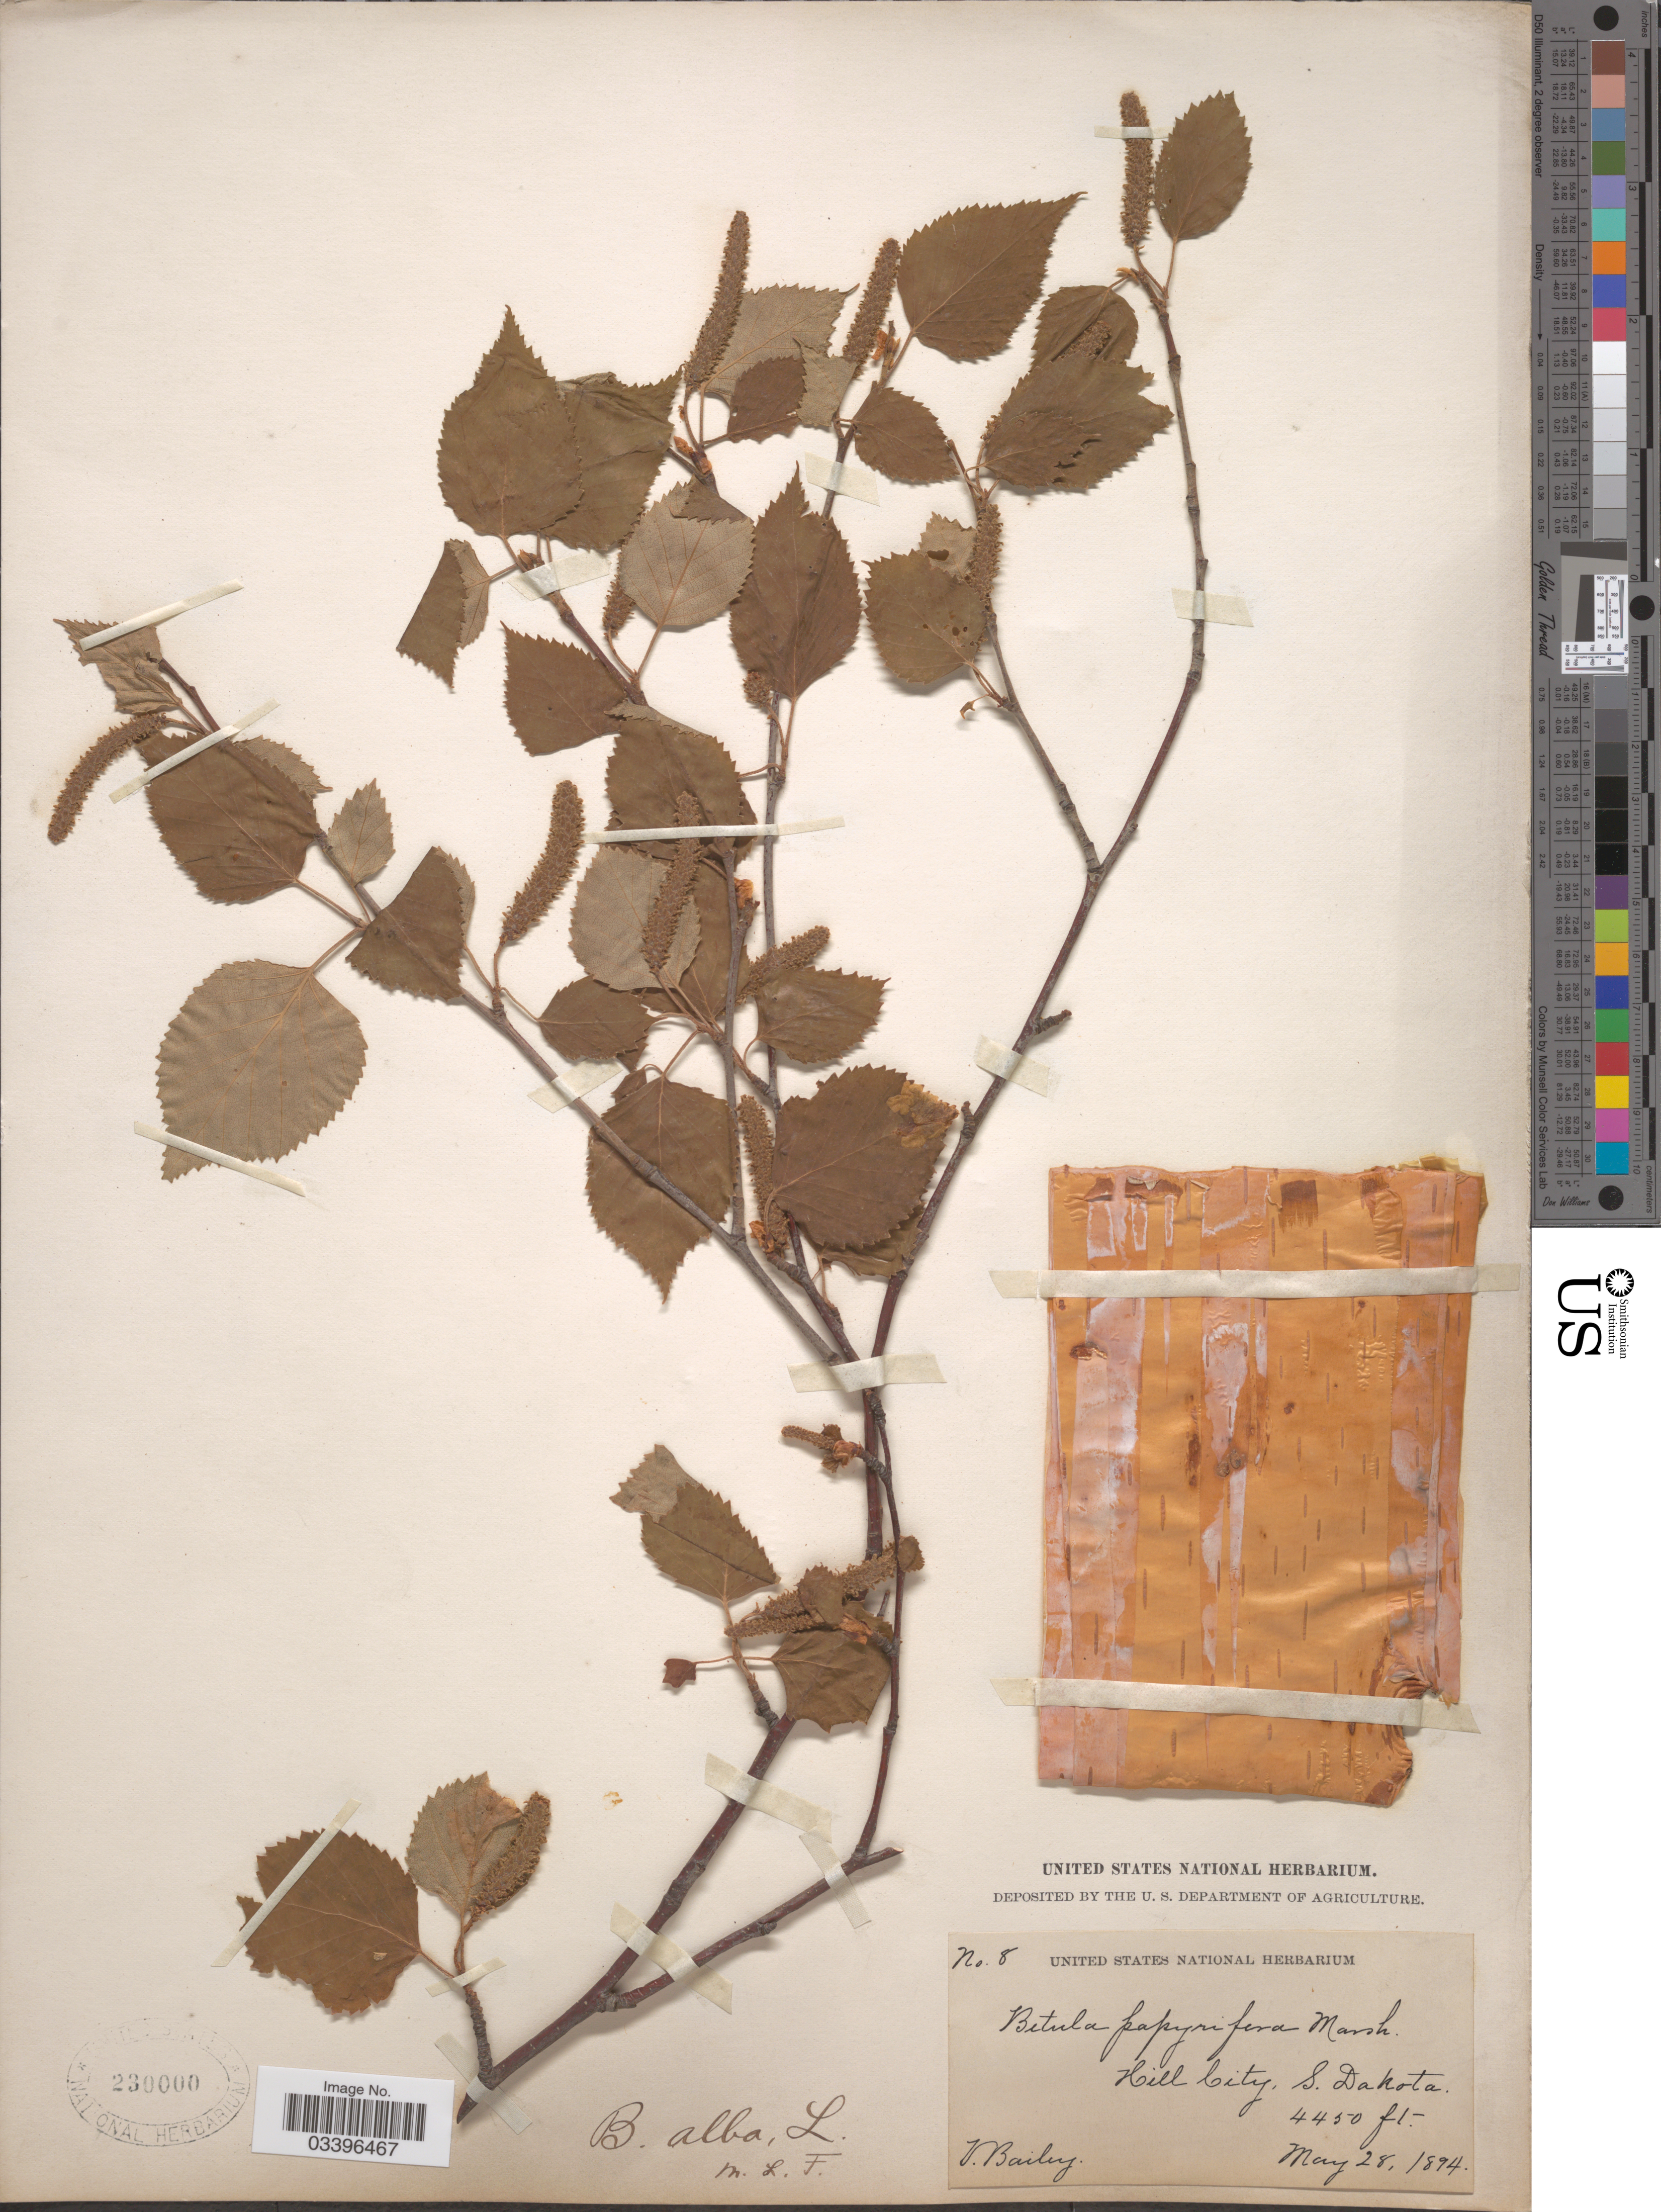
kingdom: Plantae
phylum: Tracheophyta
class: Magnoliopsida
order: Fagales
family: Betulaceae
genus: Betula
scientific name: Betula papyrifera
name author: Marshall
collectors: V. L. Bailey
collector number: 8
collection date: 1894-05-28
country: United States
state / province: South Dakota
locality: Hill City, S. Dakota.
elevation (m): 1356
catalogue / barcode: US 230000